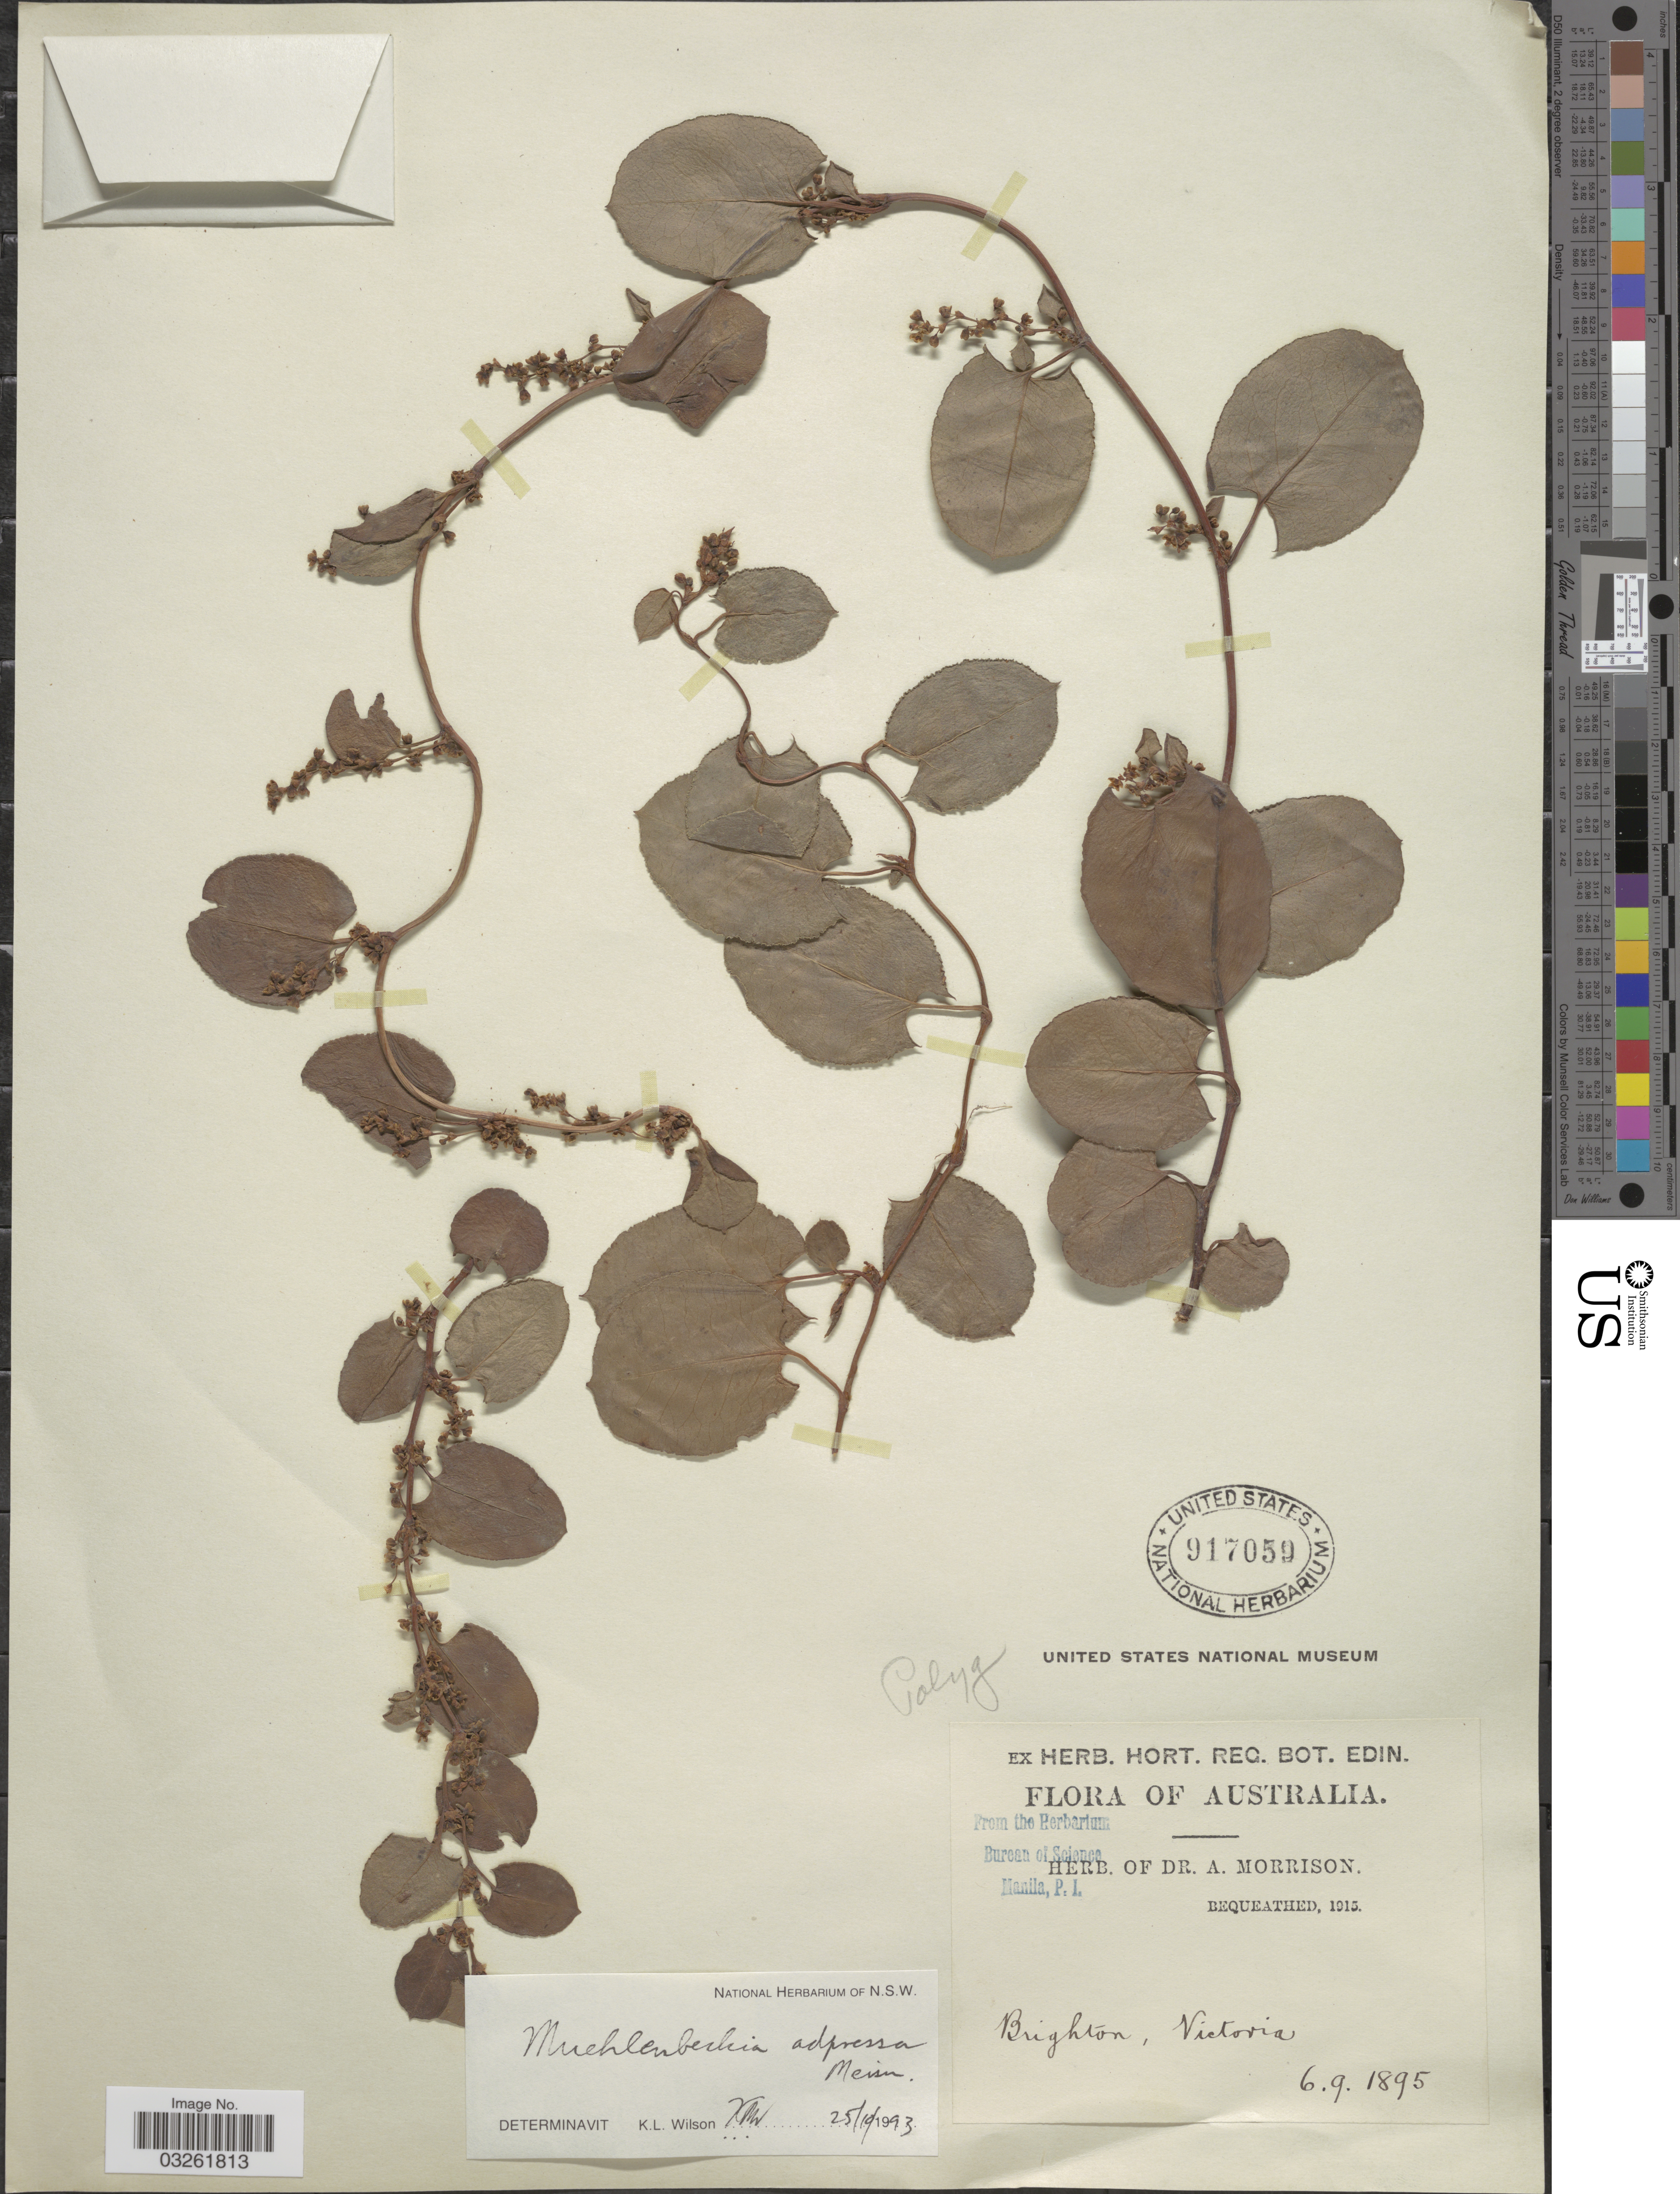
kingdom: Plantae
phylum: Tracheophyta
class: Magnoliopsida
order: Caryophyllales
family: Polygonaceae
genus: Muehlenbeckia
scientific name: Muehlenbeckia adpressa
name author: Meisn.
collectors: ex herb. Dr. A. Morrison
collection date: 1895-09-06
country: Australia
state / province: Victoria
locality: Brighton, Victoria.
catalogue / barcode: US 917059